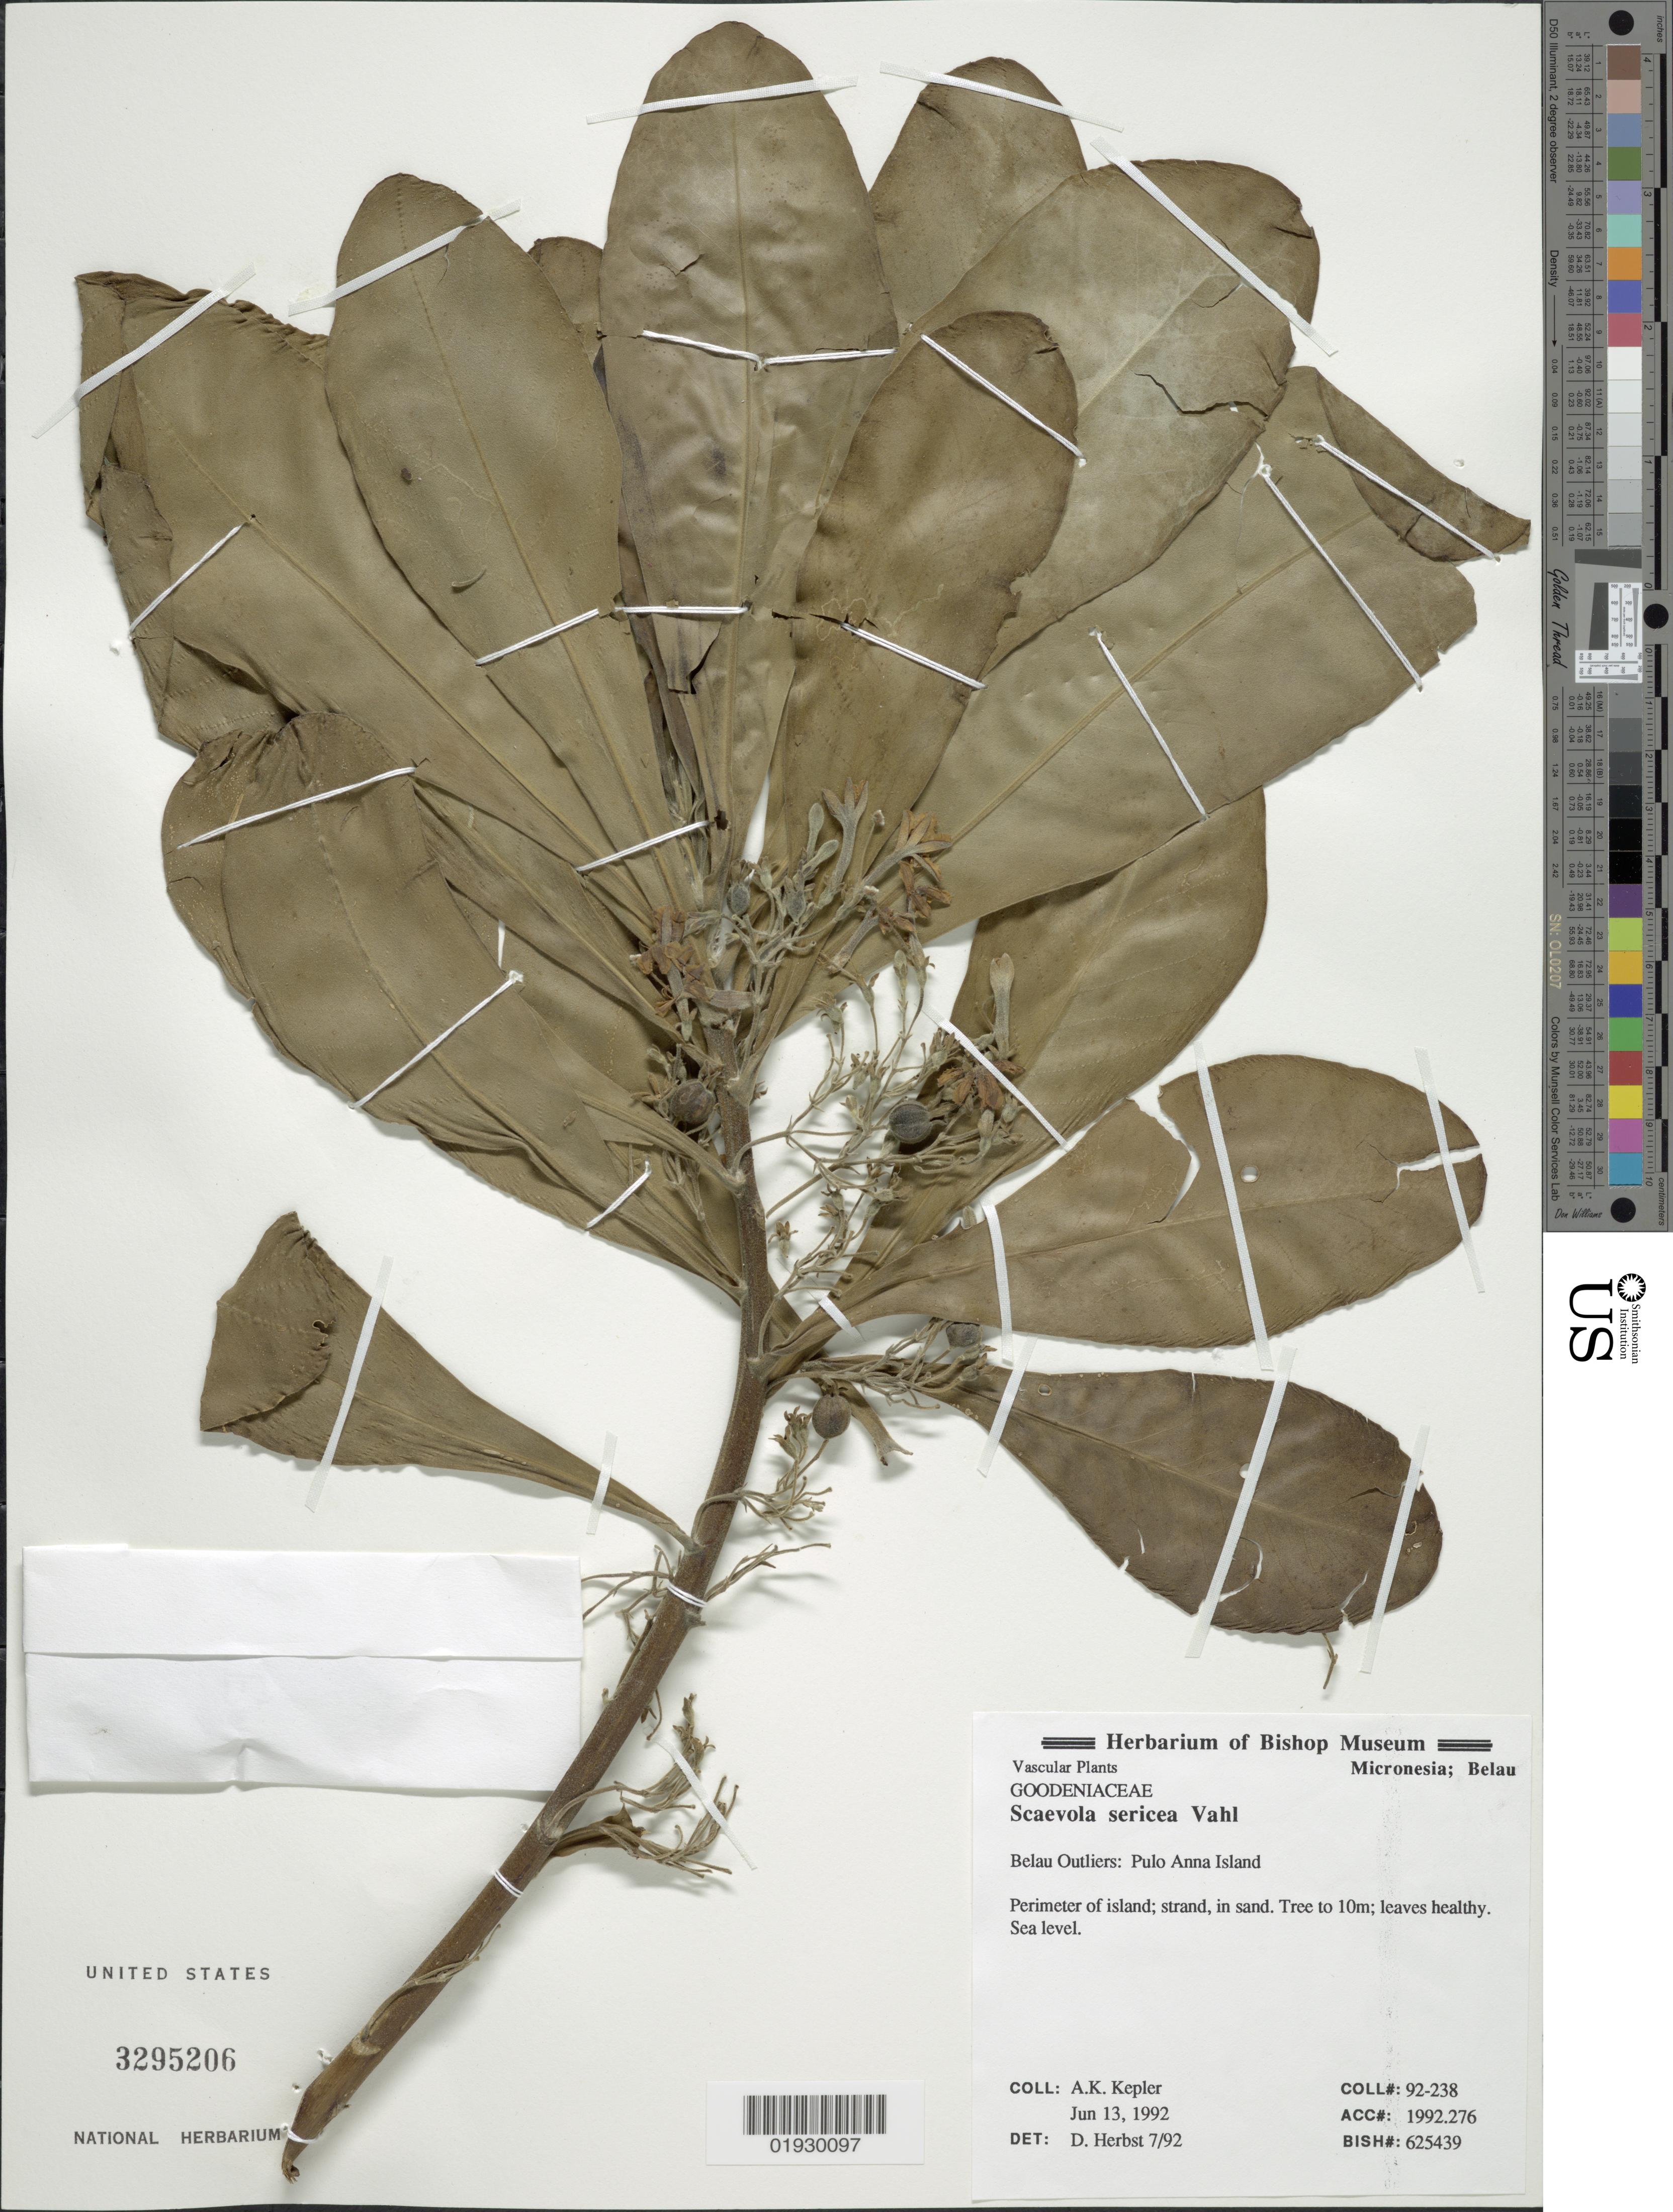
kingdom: Plantae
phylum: Tracheophyta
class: Magnoliopsida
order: Asterales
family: Goodeniaceae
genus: Scaevola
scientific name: Scaevola sericea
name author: Vahl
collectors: A. K. Kepler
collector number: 92-238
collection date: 1992-06-13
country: Palau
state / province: Belau Outliers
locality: Pulo Anna Island, Micronesia.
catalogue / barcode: US 3295206